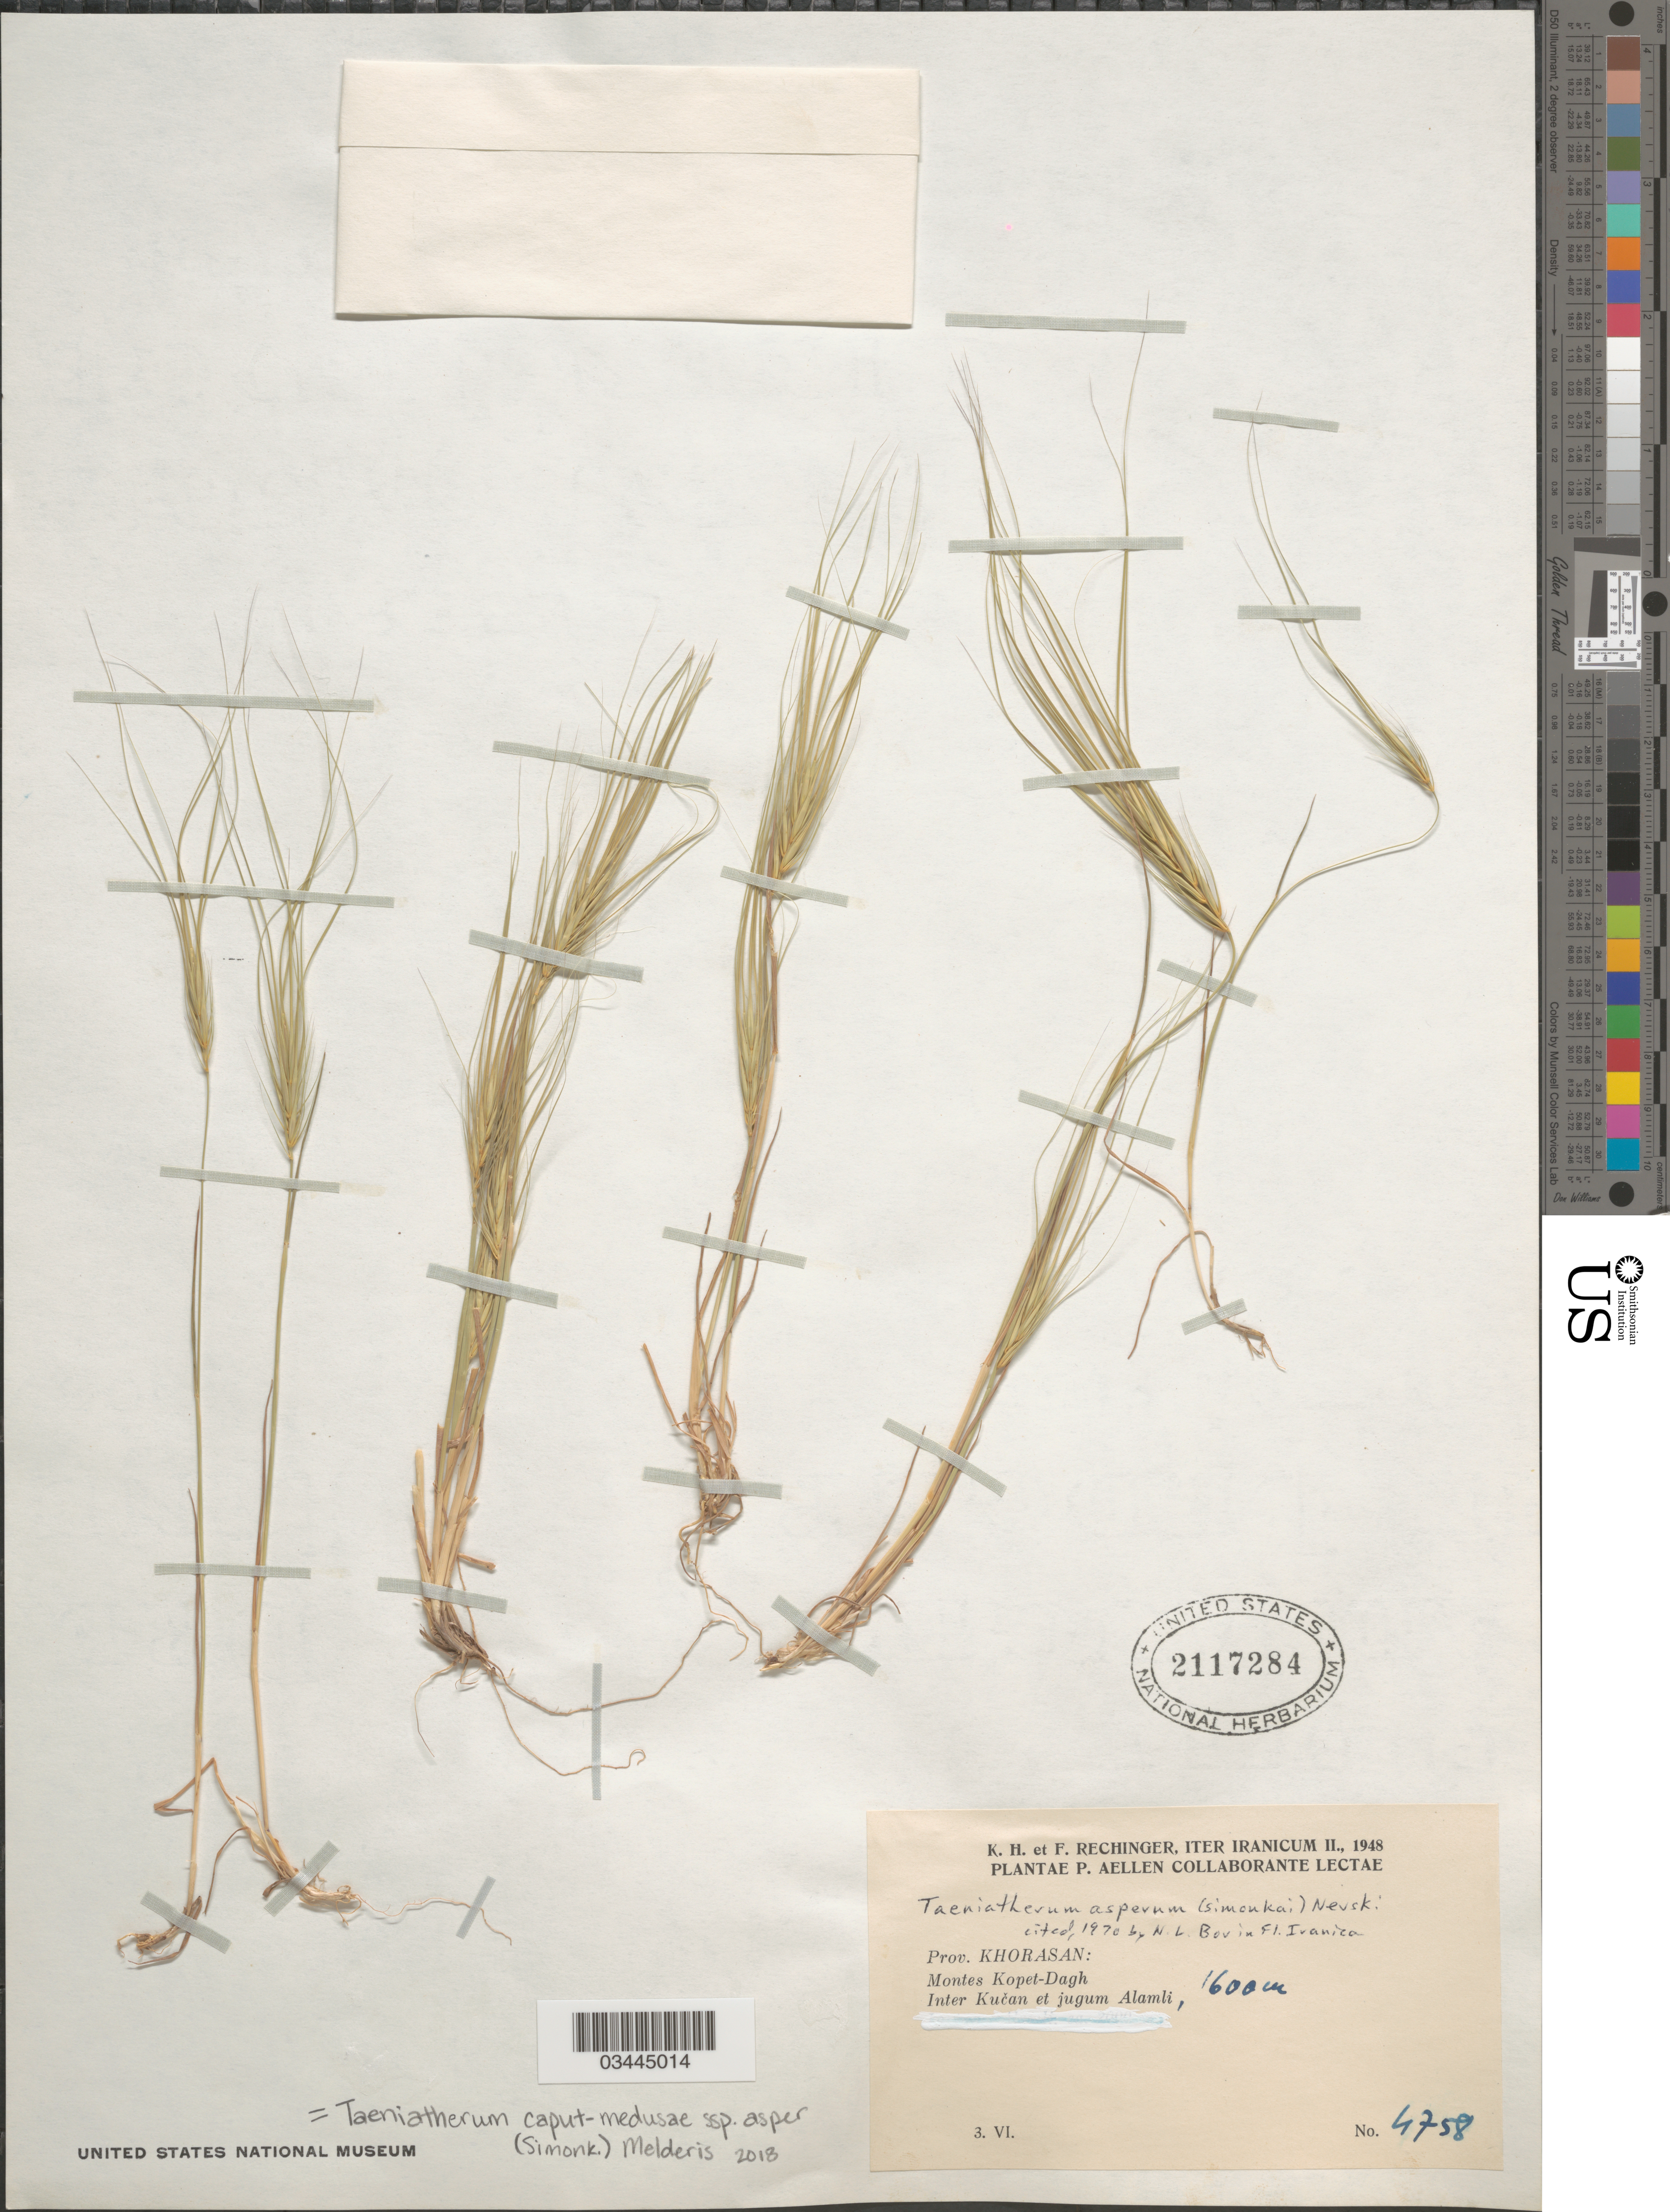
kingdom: Plantae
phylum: Tracheophyta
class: Liliopsida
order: Poales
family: Poaceae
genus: Taeniatherum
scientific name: Taeniatherum caput-medusae subsp. asper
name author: (Simonk.) Melderis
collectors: K. H. Rechinger & F. Rechinger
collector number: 4758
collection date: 1948-06-03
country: Iran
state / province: Khorasan [obsolete]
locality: Iter Iranicum II., 1948. Prov. Khorasan: Montes Kopet-Dagh. Inter Kučan et jugum Alamli.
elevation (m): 1600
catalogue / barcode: US 2117284